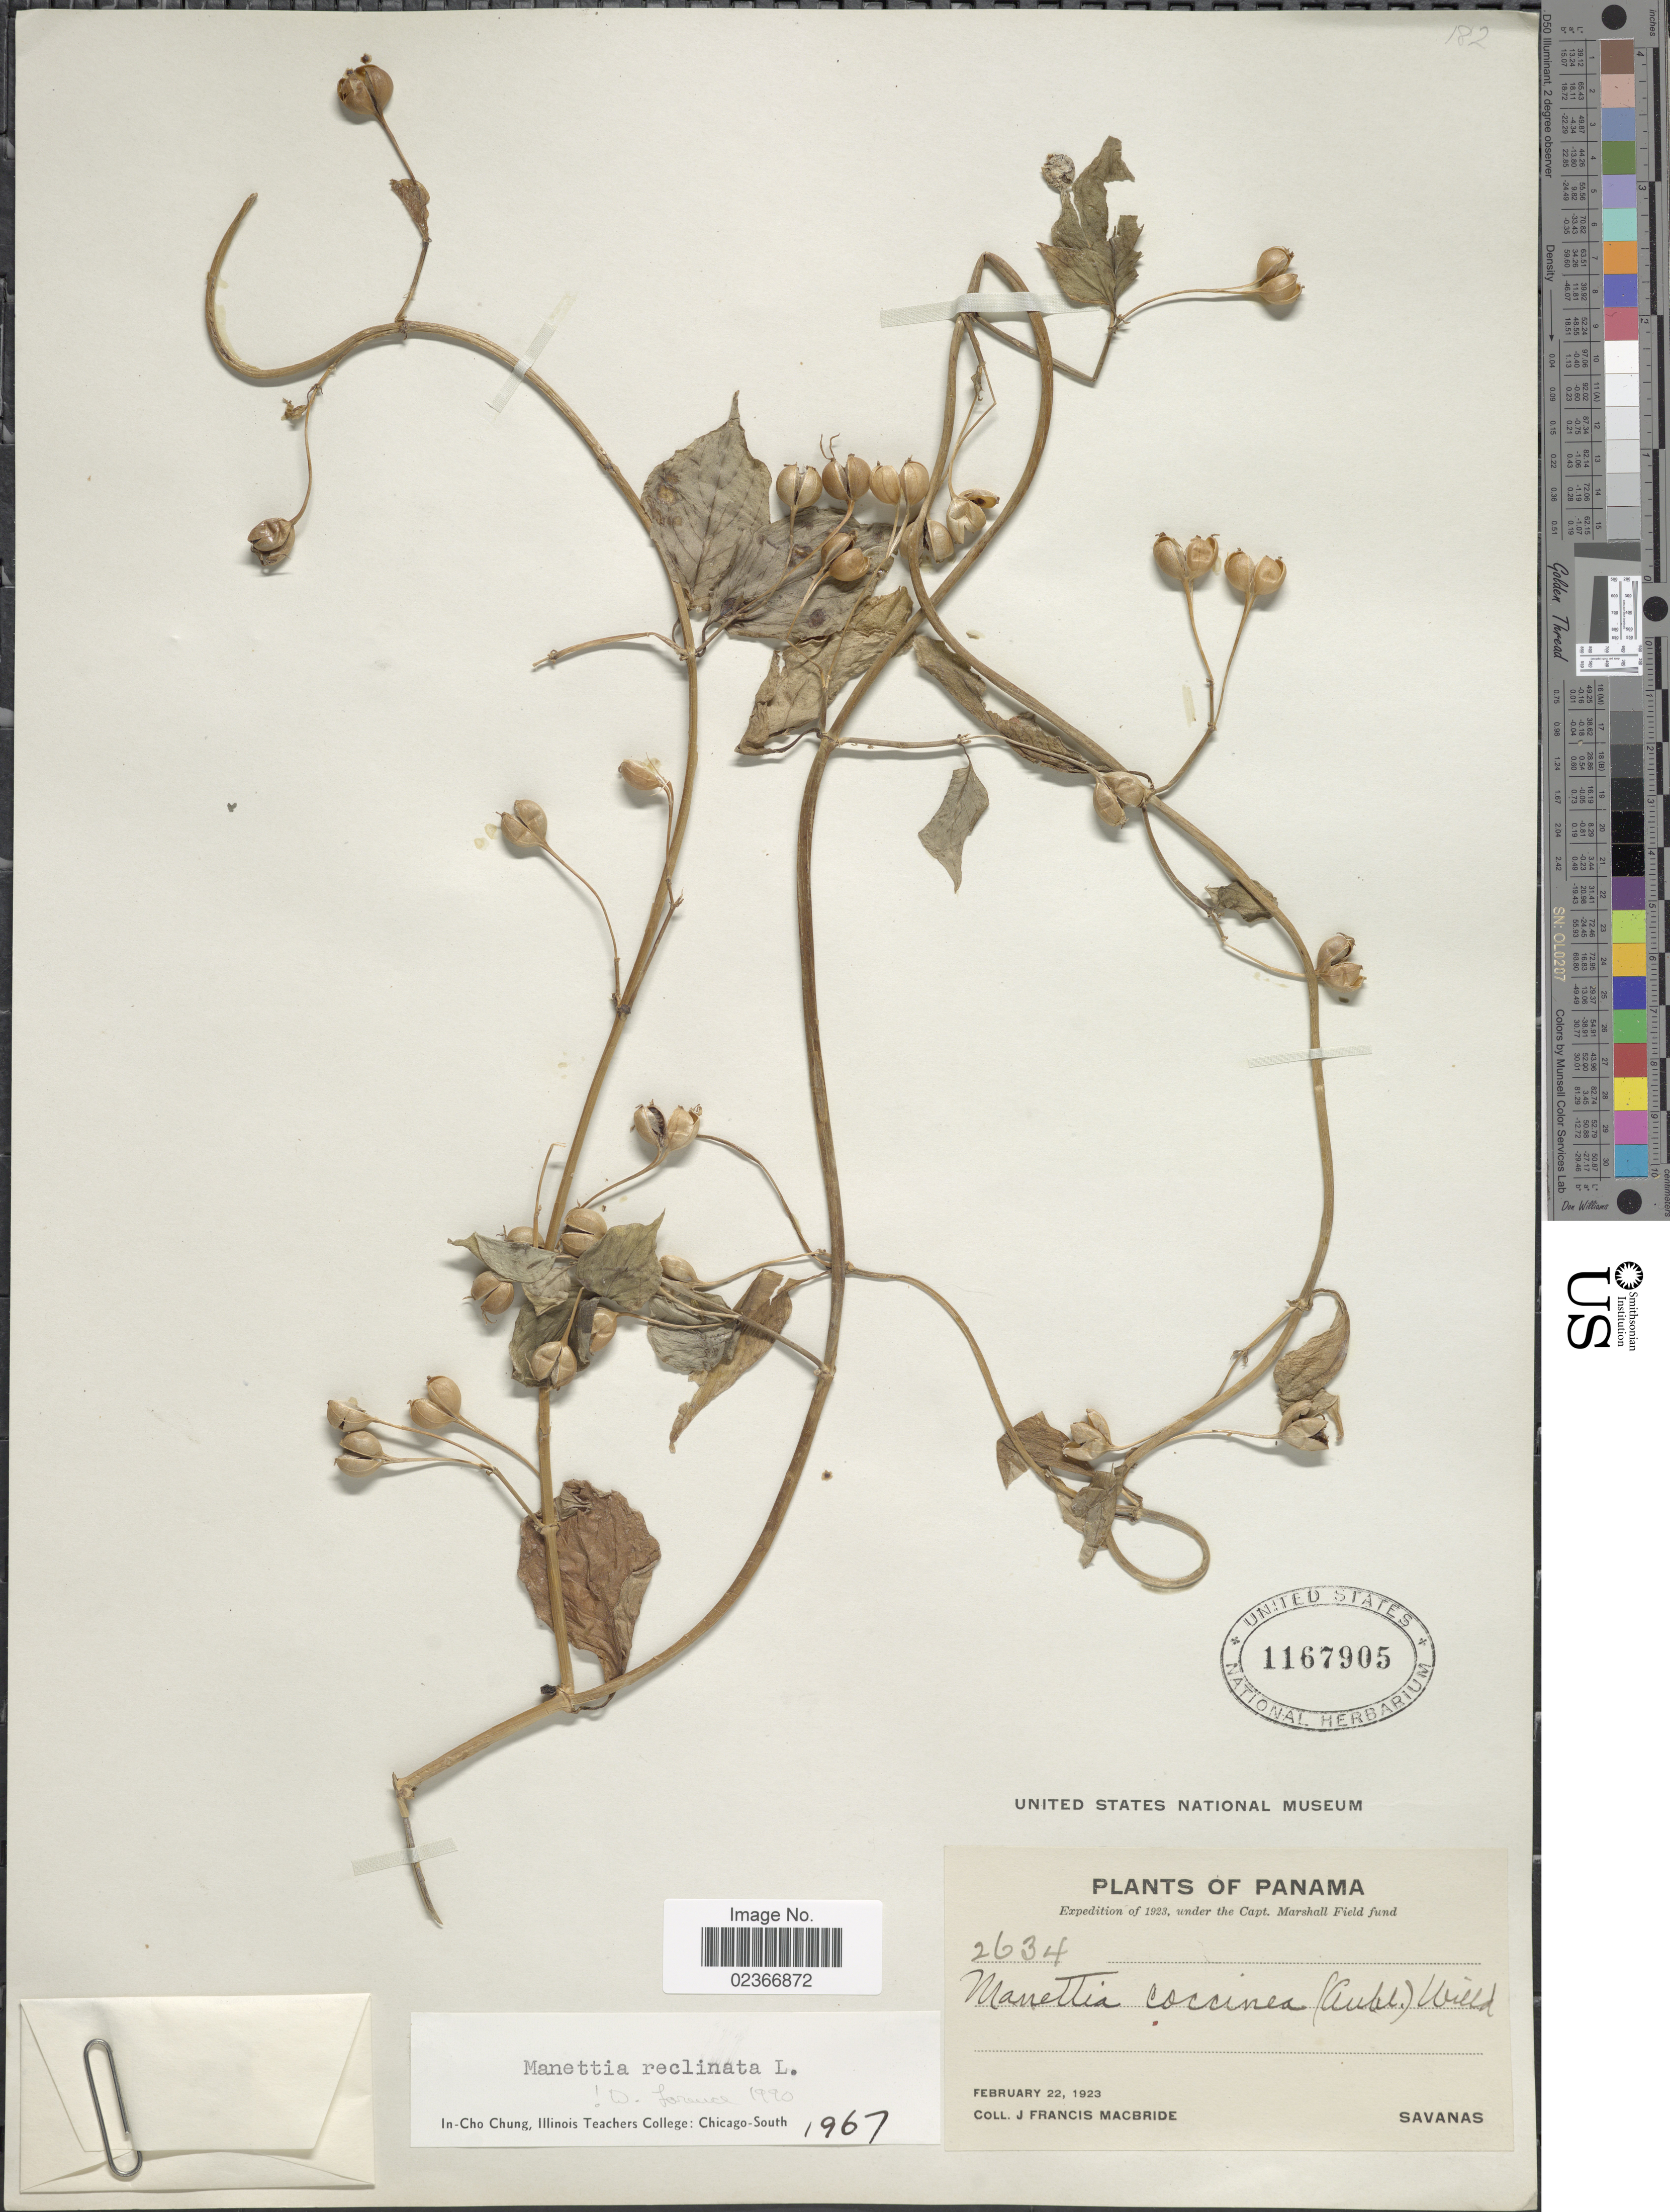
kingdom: Plantae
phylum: Tracheophyta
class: Magnoliopsida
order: Gentianales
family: Rubiaceae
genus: Manettia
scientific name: Manettia reclinata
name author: L.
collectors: J. F. Macbride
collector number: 2634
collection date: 1923-02-22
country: Panama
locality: Savanas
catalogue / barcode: US 1167905